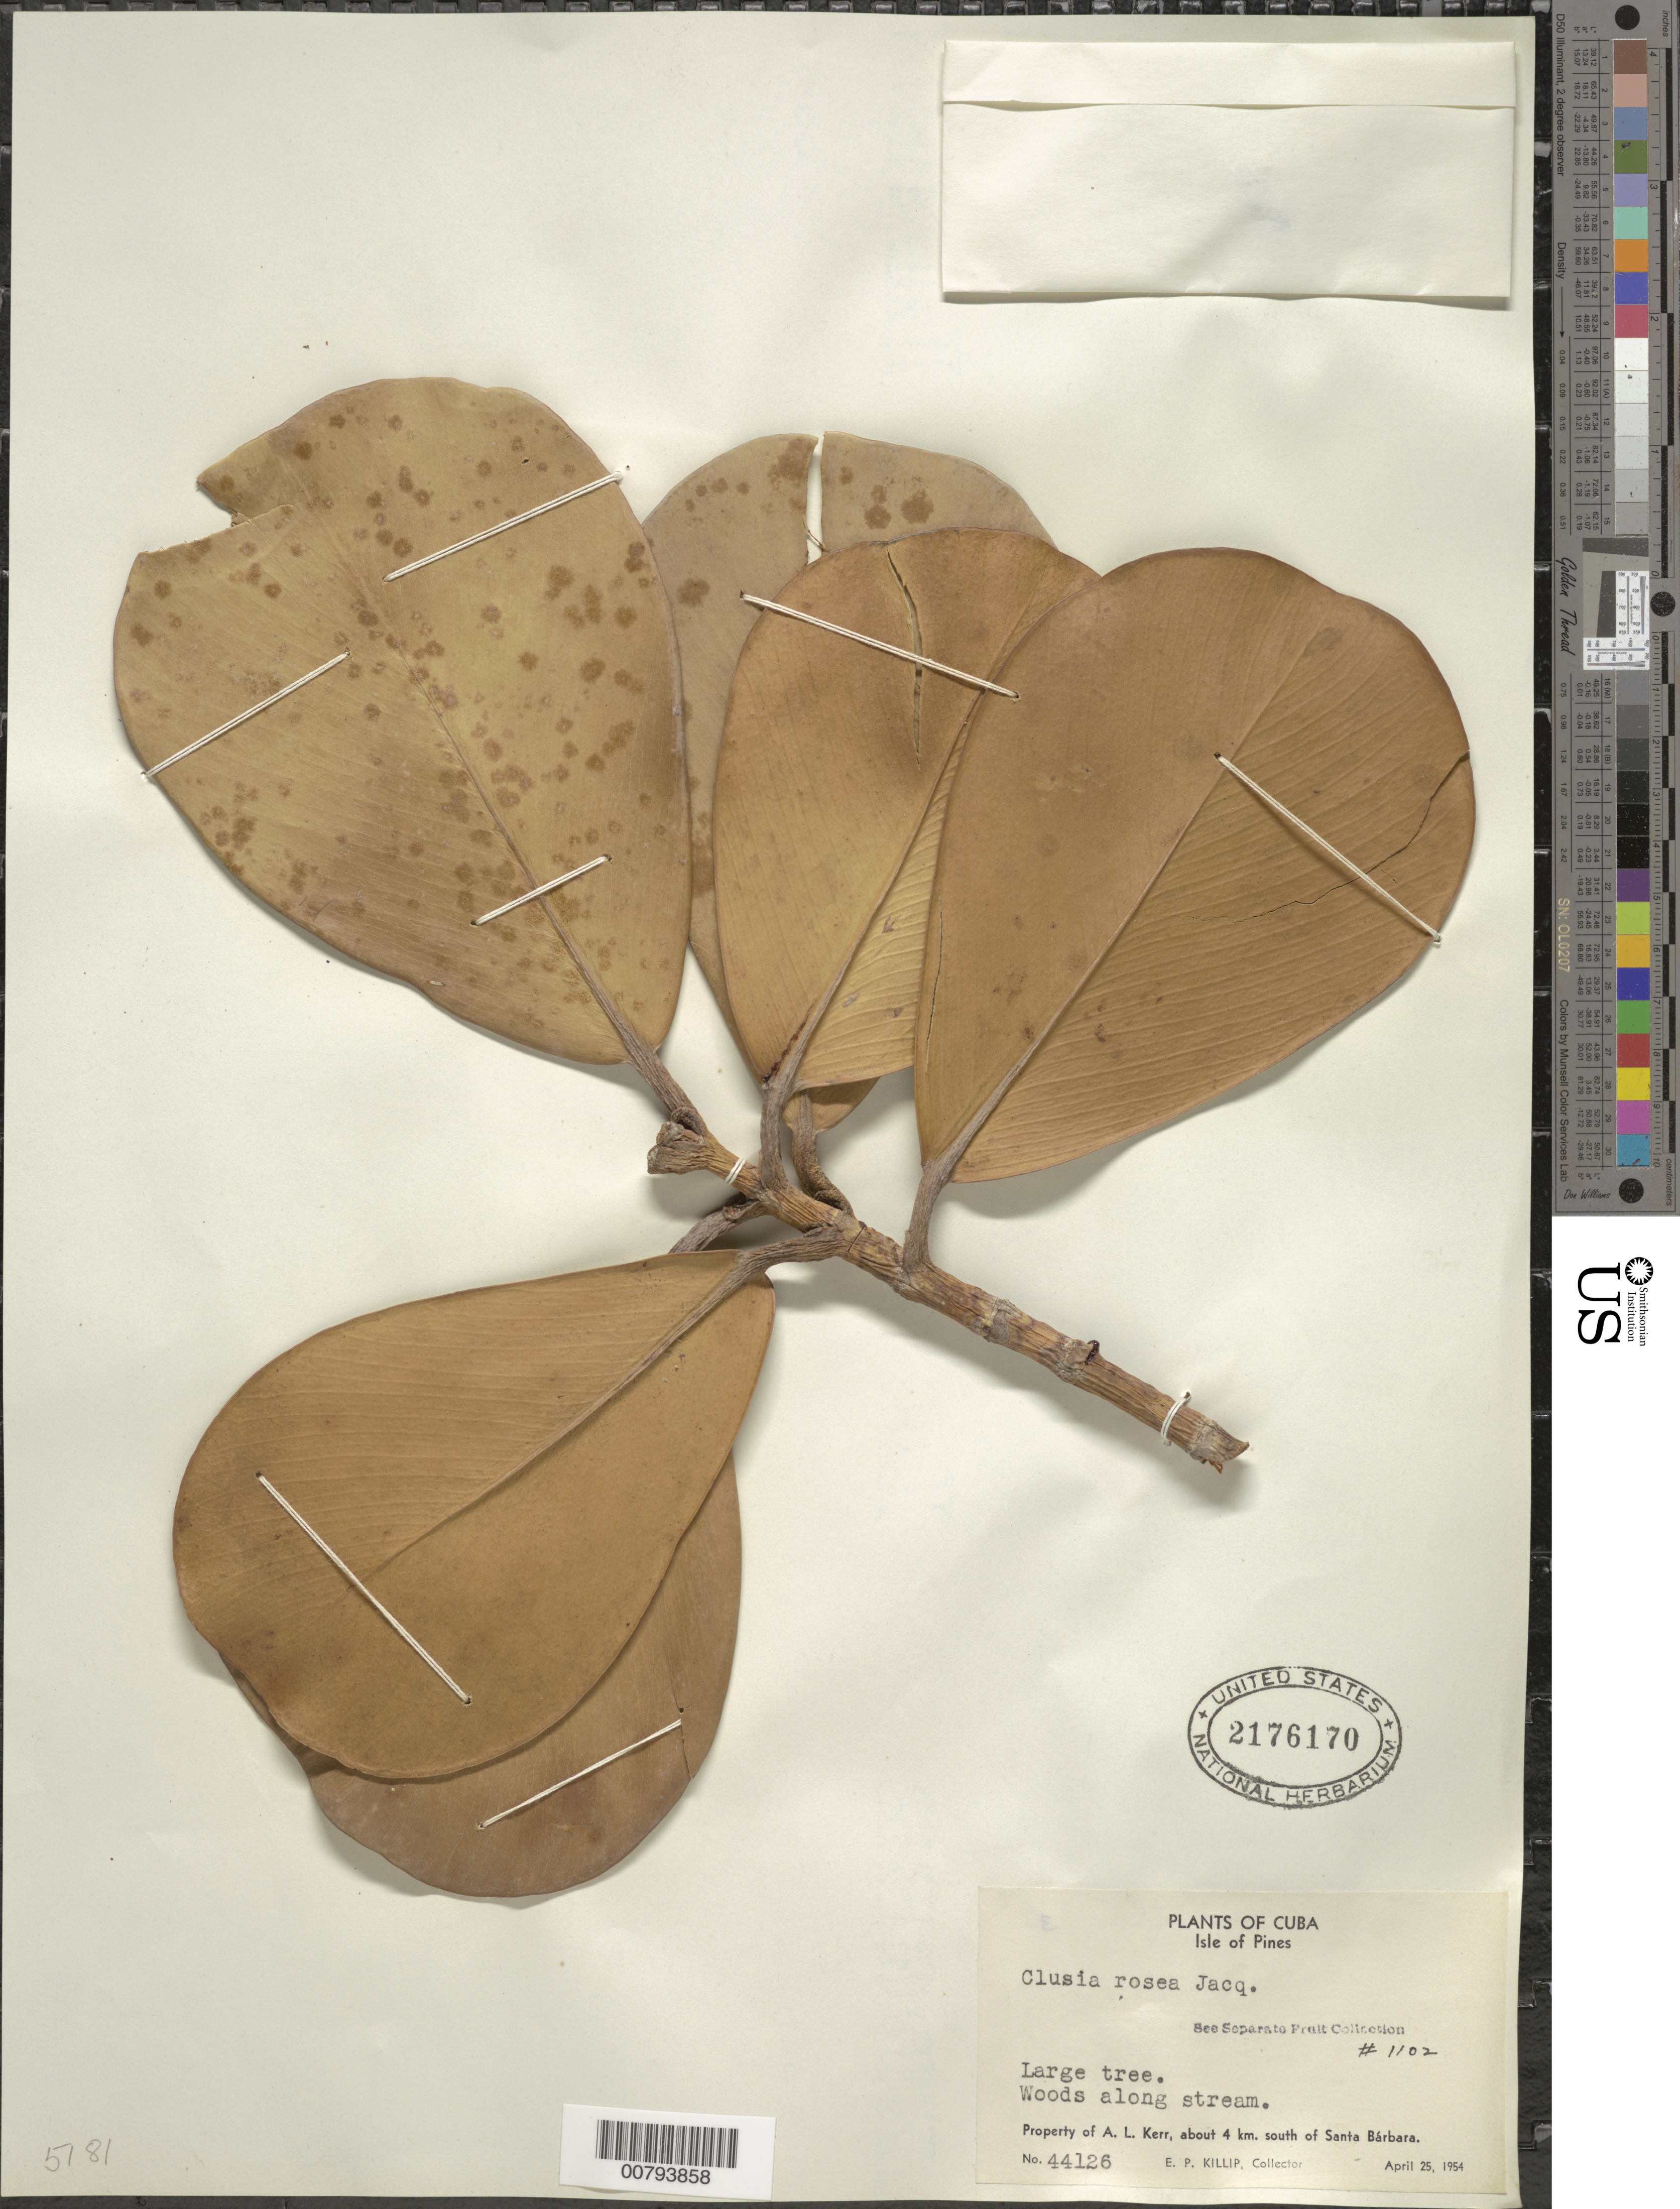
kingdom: Plantae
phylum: Tracheophyta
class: Magnoliopsida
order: Malpighiales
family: Clusiaceae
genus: Clusia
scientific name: Clusia rosea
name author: Jacq.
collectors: E. P. Killip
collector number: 44126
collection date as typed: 25 Apr 1954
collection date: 1954-04-25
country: Cuba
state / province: Isla de La Juventud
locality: Property of A. L. Kerr, about 4 km south of Santa Bárbara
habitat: Woods along stream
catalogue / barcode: US 2176170